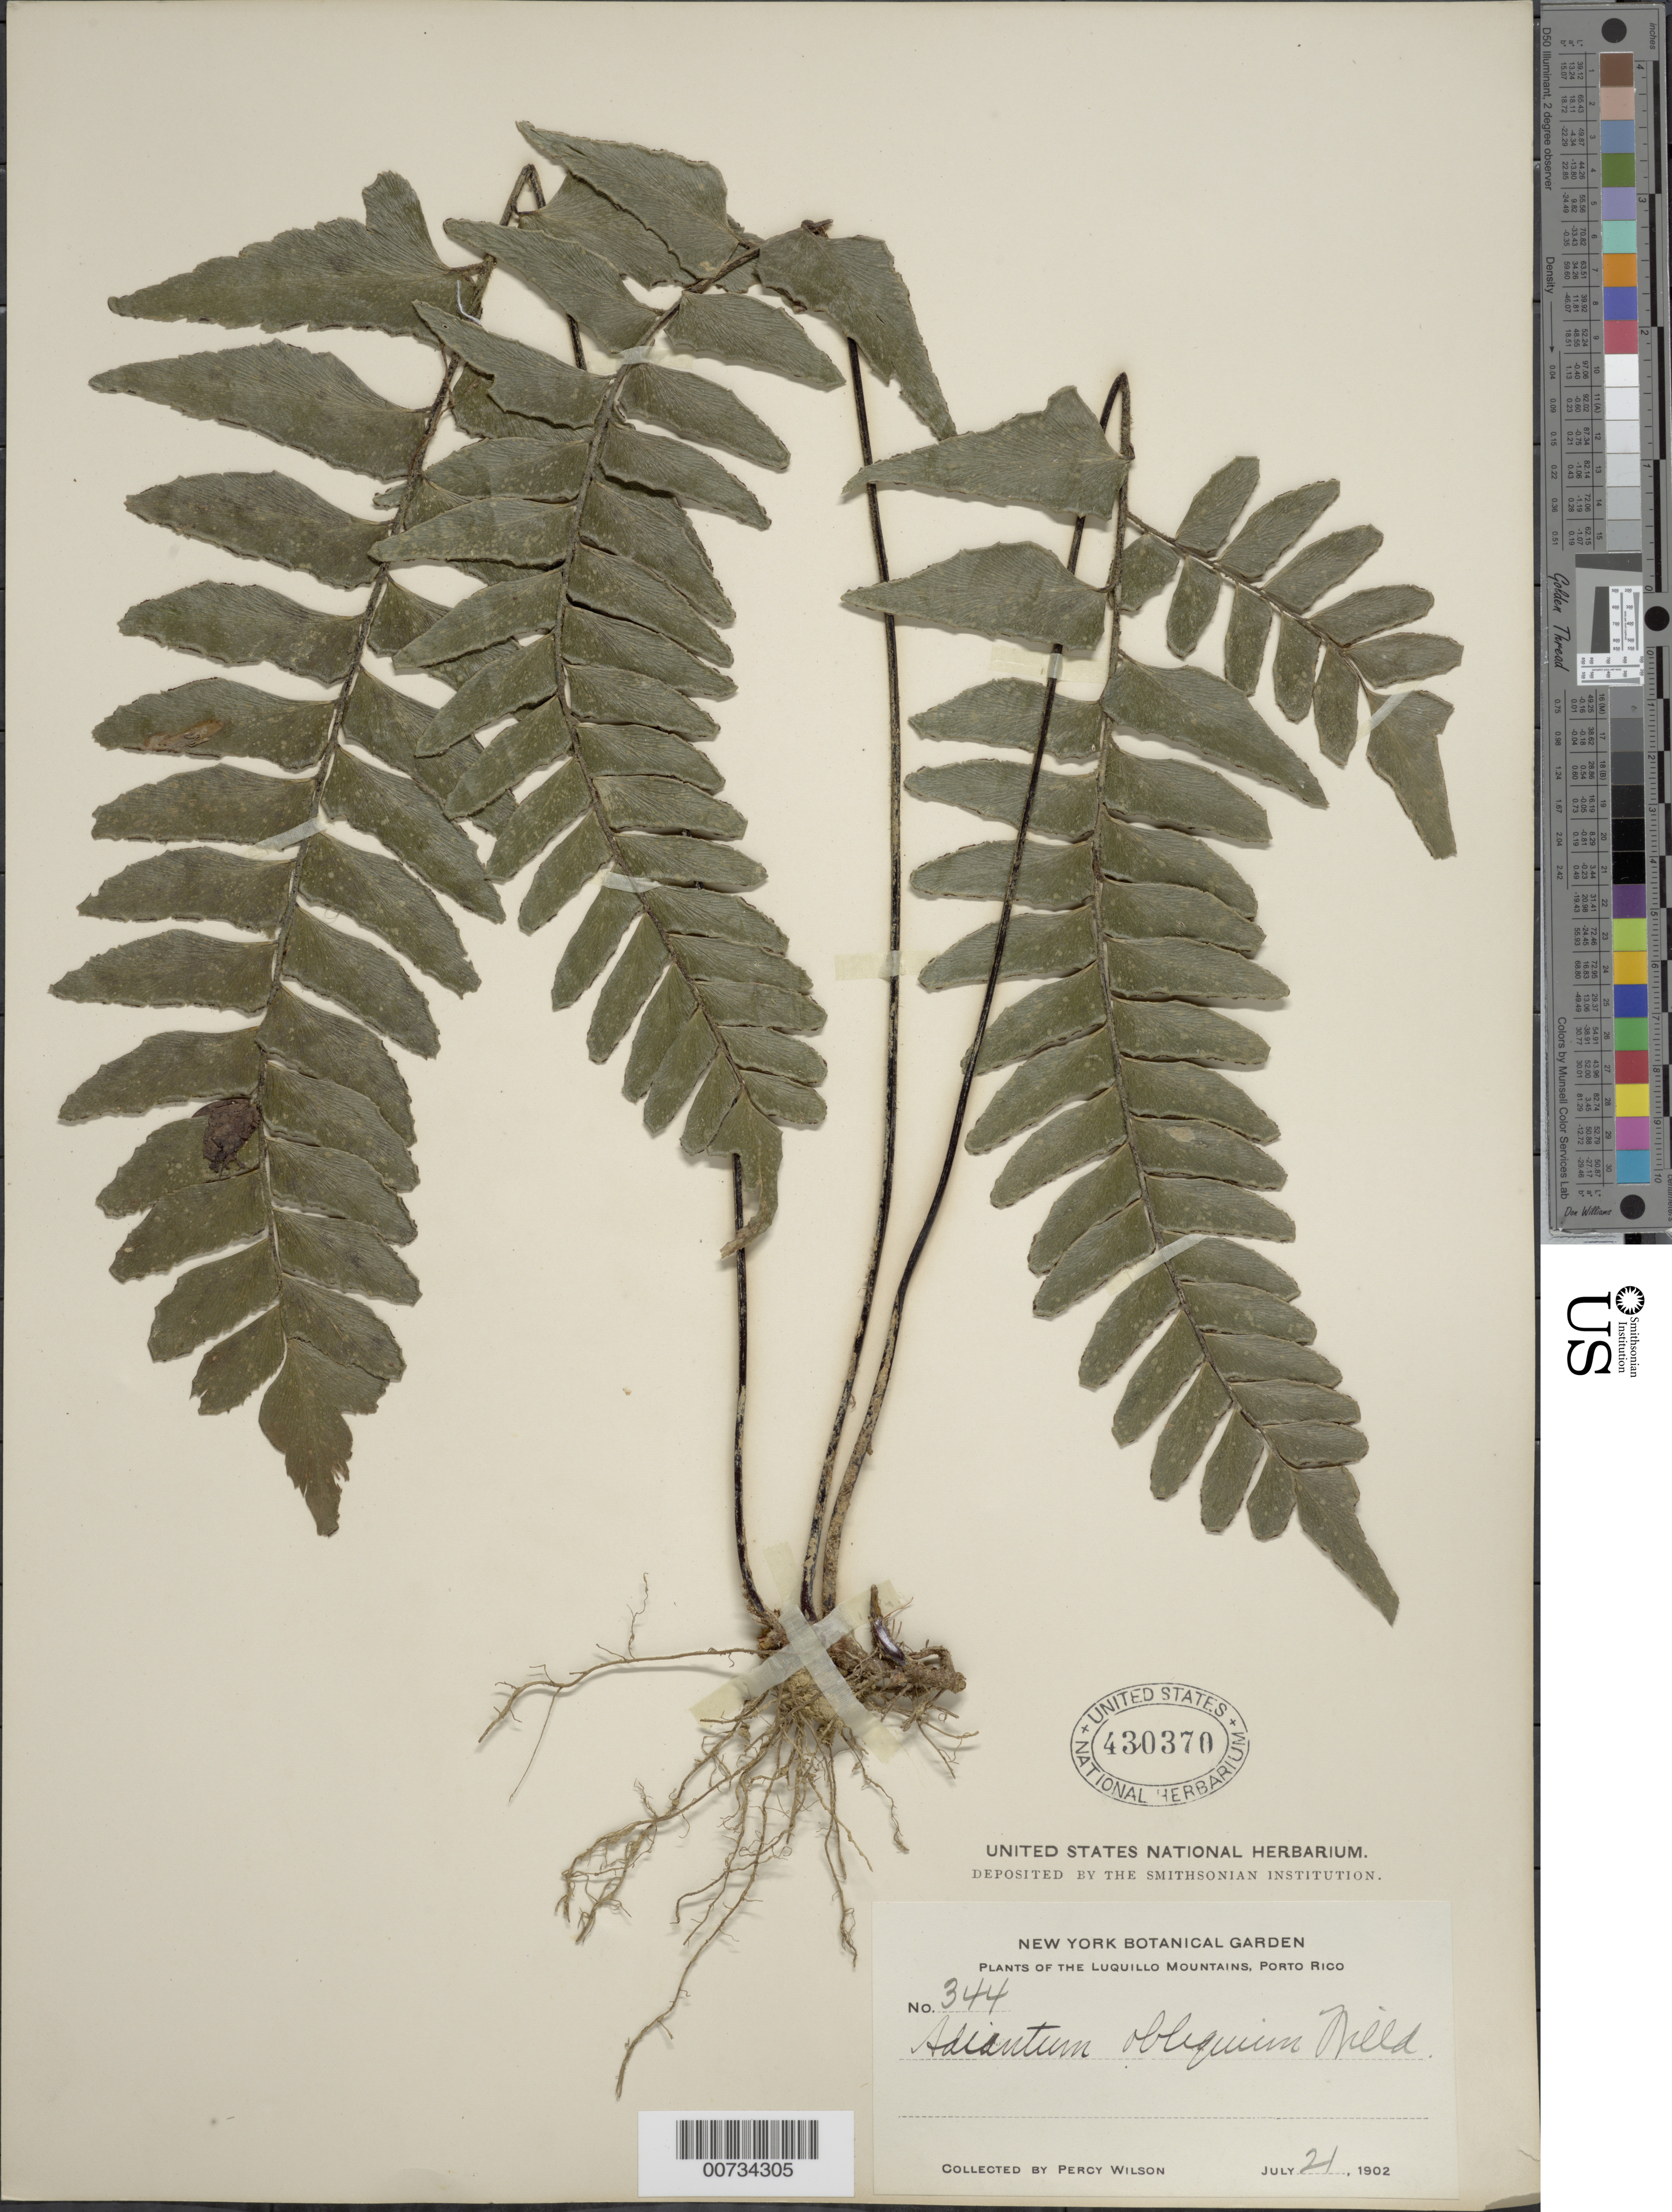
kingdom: Plantae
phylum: Tracheophyta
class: Polypodiopsida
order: Polypodiales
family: Pteridaceae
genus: Adiantum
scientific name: Adiantum obliquum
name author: Willd.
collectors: P. Wilson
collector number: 344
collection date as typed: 21 Jul 1902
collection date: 1902-07-21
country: Puerto Rico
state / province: Luquillo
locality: Luquillo Mts.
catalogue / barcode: US 430370